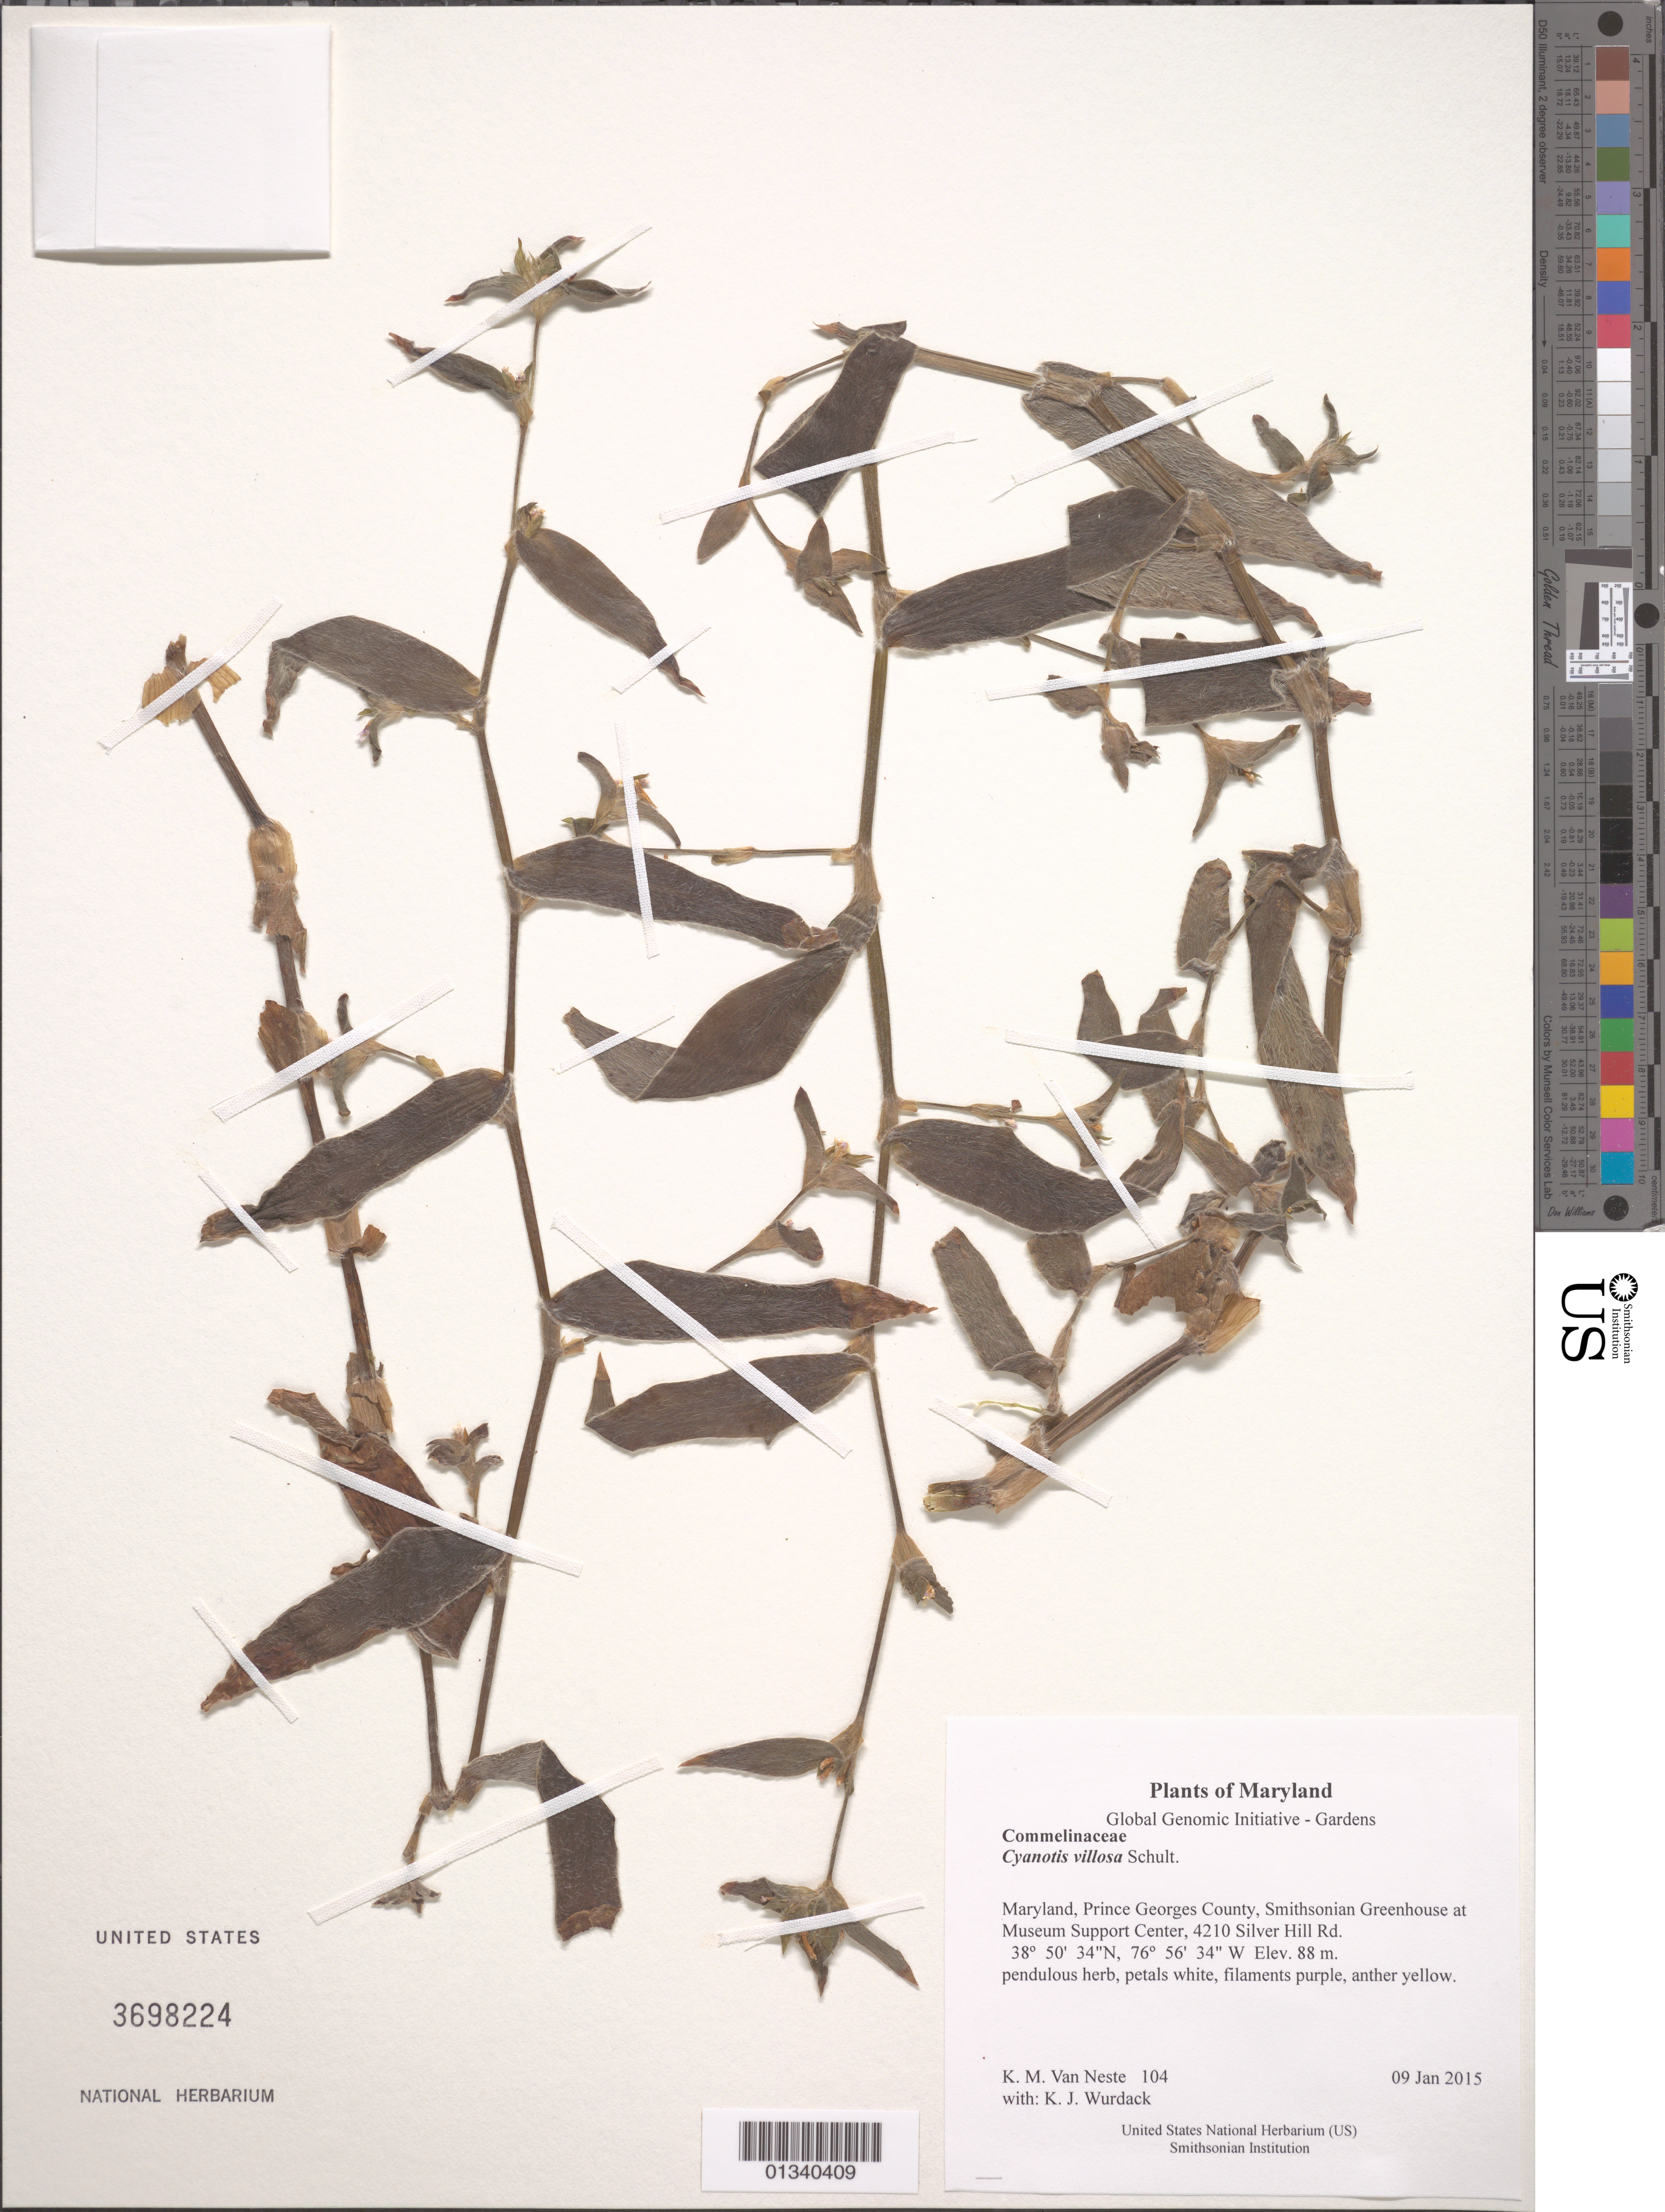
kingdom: Plantae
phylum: Tracheophyta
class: Liliopsida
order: Commelinales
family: Commelinaceae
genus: Cyanotis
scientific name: Cyanotis villosa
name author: (Spreng.) Schult. & Schult. f.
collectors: K. M. Van Neste & K. Wurdack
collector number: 104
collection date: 2015-01-09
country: United States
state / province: Maryland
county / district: Prince George's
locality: Smithsonian Greenhouse at Museum Support Center, 4210 Silver Hill Rd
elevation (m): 88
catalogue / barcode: US 3698224